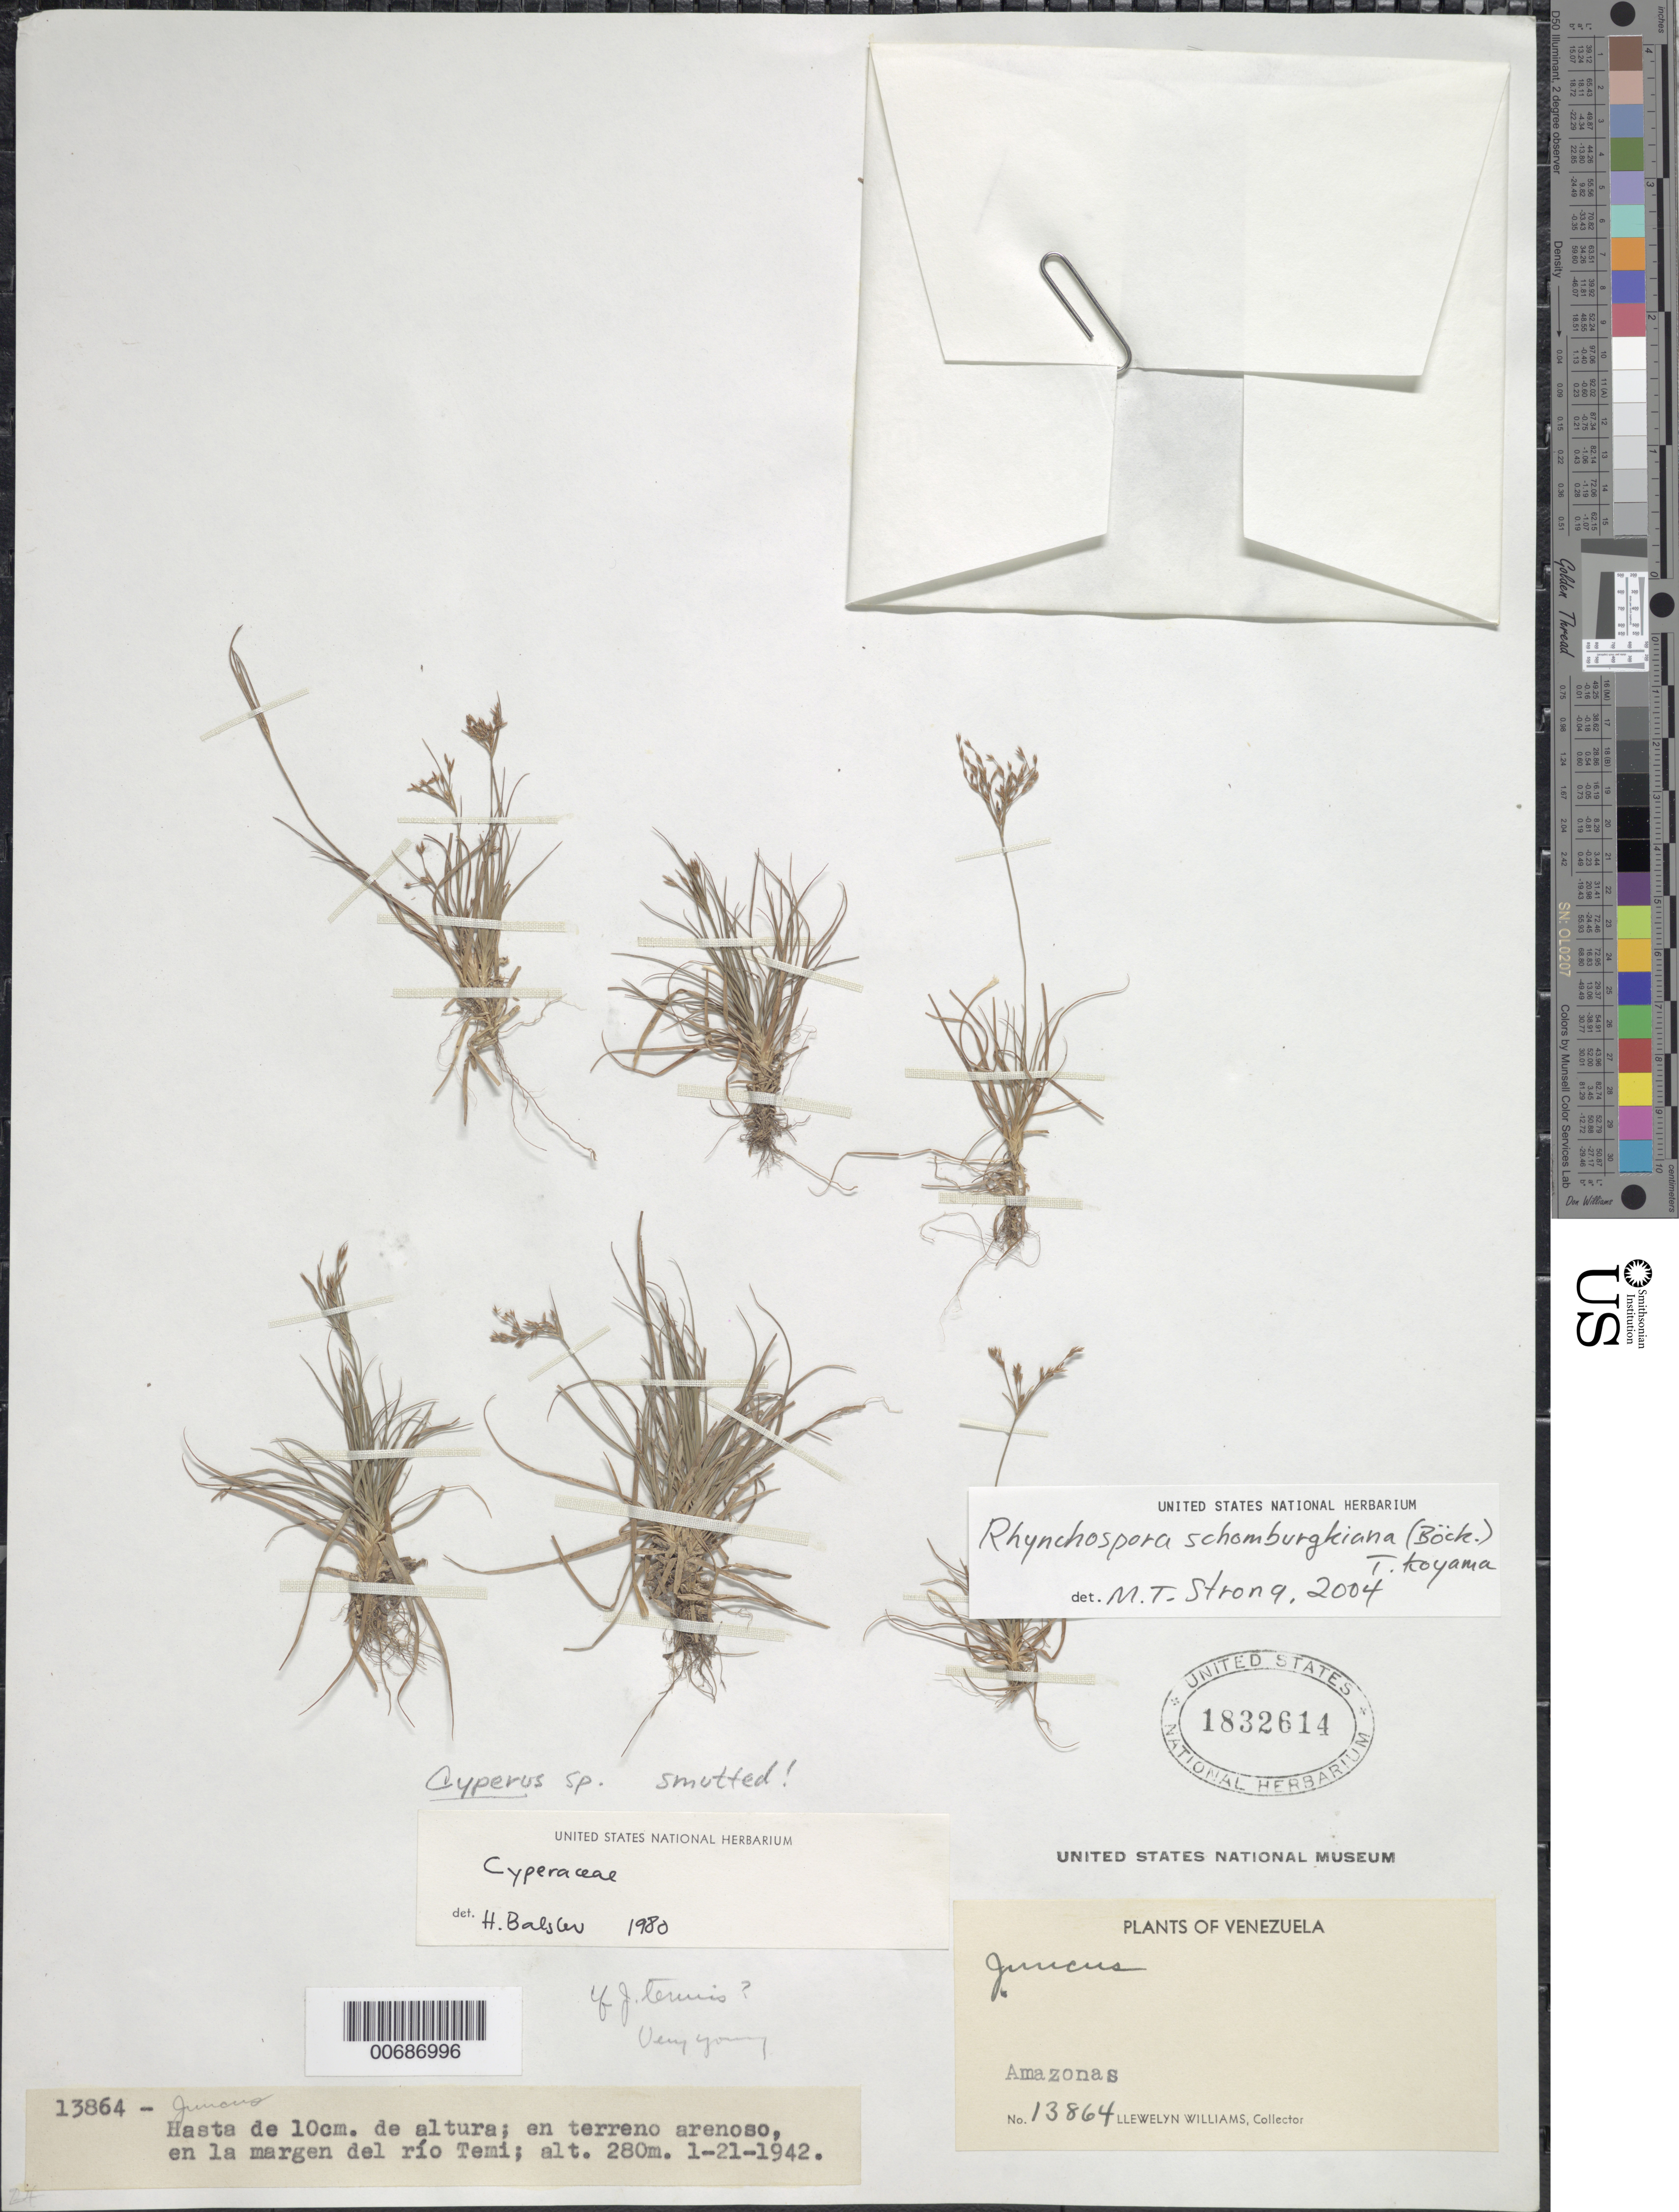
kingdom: Plantae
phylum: Tracheophyta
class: Liliopsida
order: Poales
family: Cyperaceae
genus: Rhynchospora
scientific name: Rhynchospora schomburgkiana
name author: (Boeckeler) T. Koyama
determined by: Strong, Mark T., (BOT), Smithsonian Institution - National Museum of Natural History (UNITED STATES)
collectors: Ll. Williams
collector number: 13864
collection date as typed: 21-Jan-42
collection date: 1942-01-21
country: Venezuela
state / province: Amazonas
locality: Río Temi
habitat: Terreno arenoso; en la margen del rio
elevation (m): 280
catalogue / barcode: US 1832614